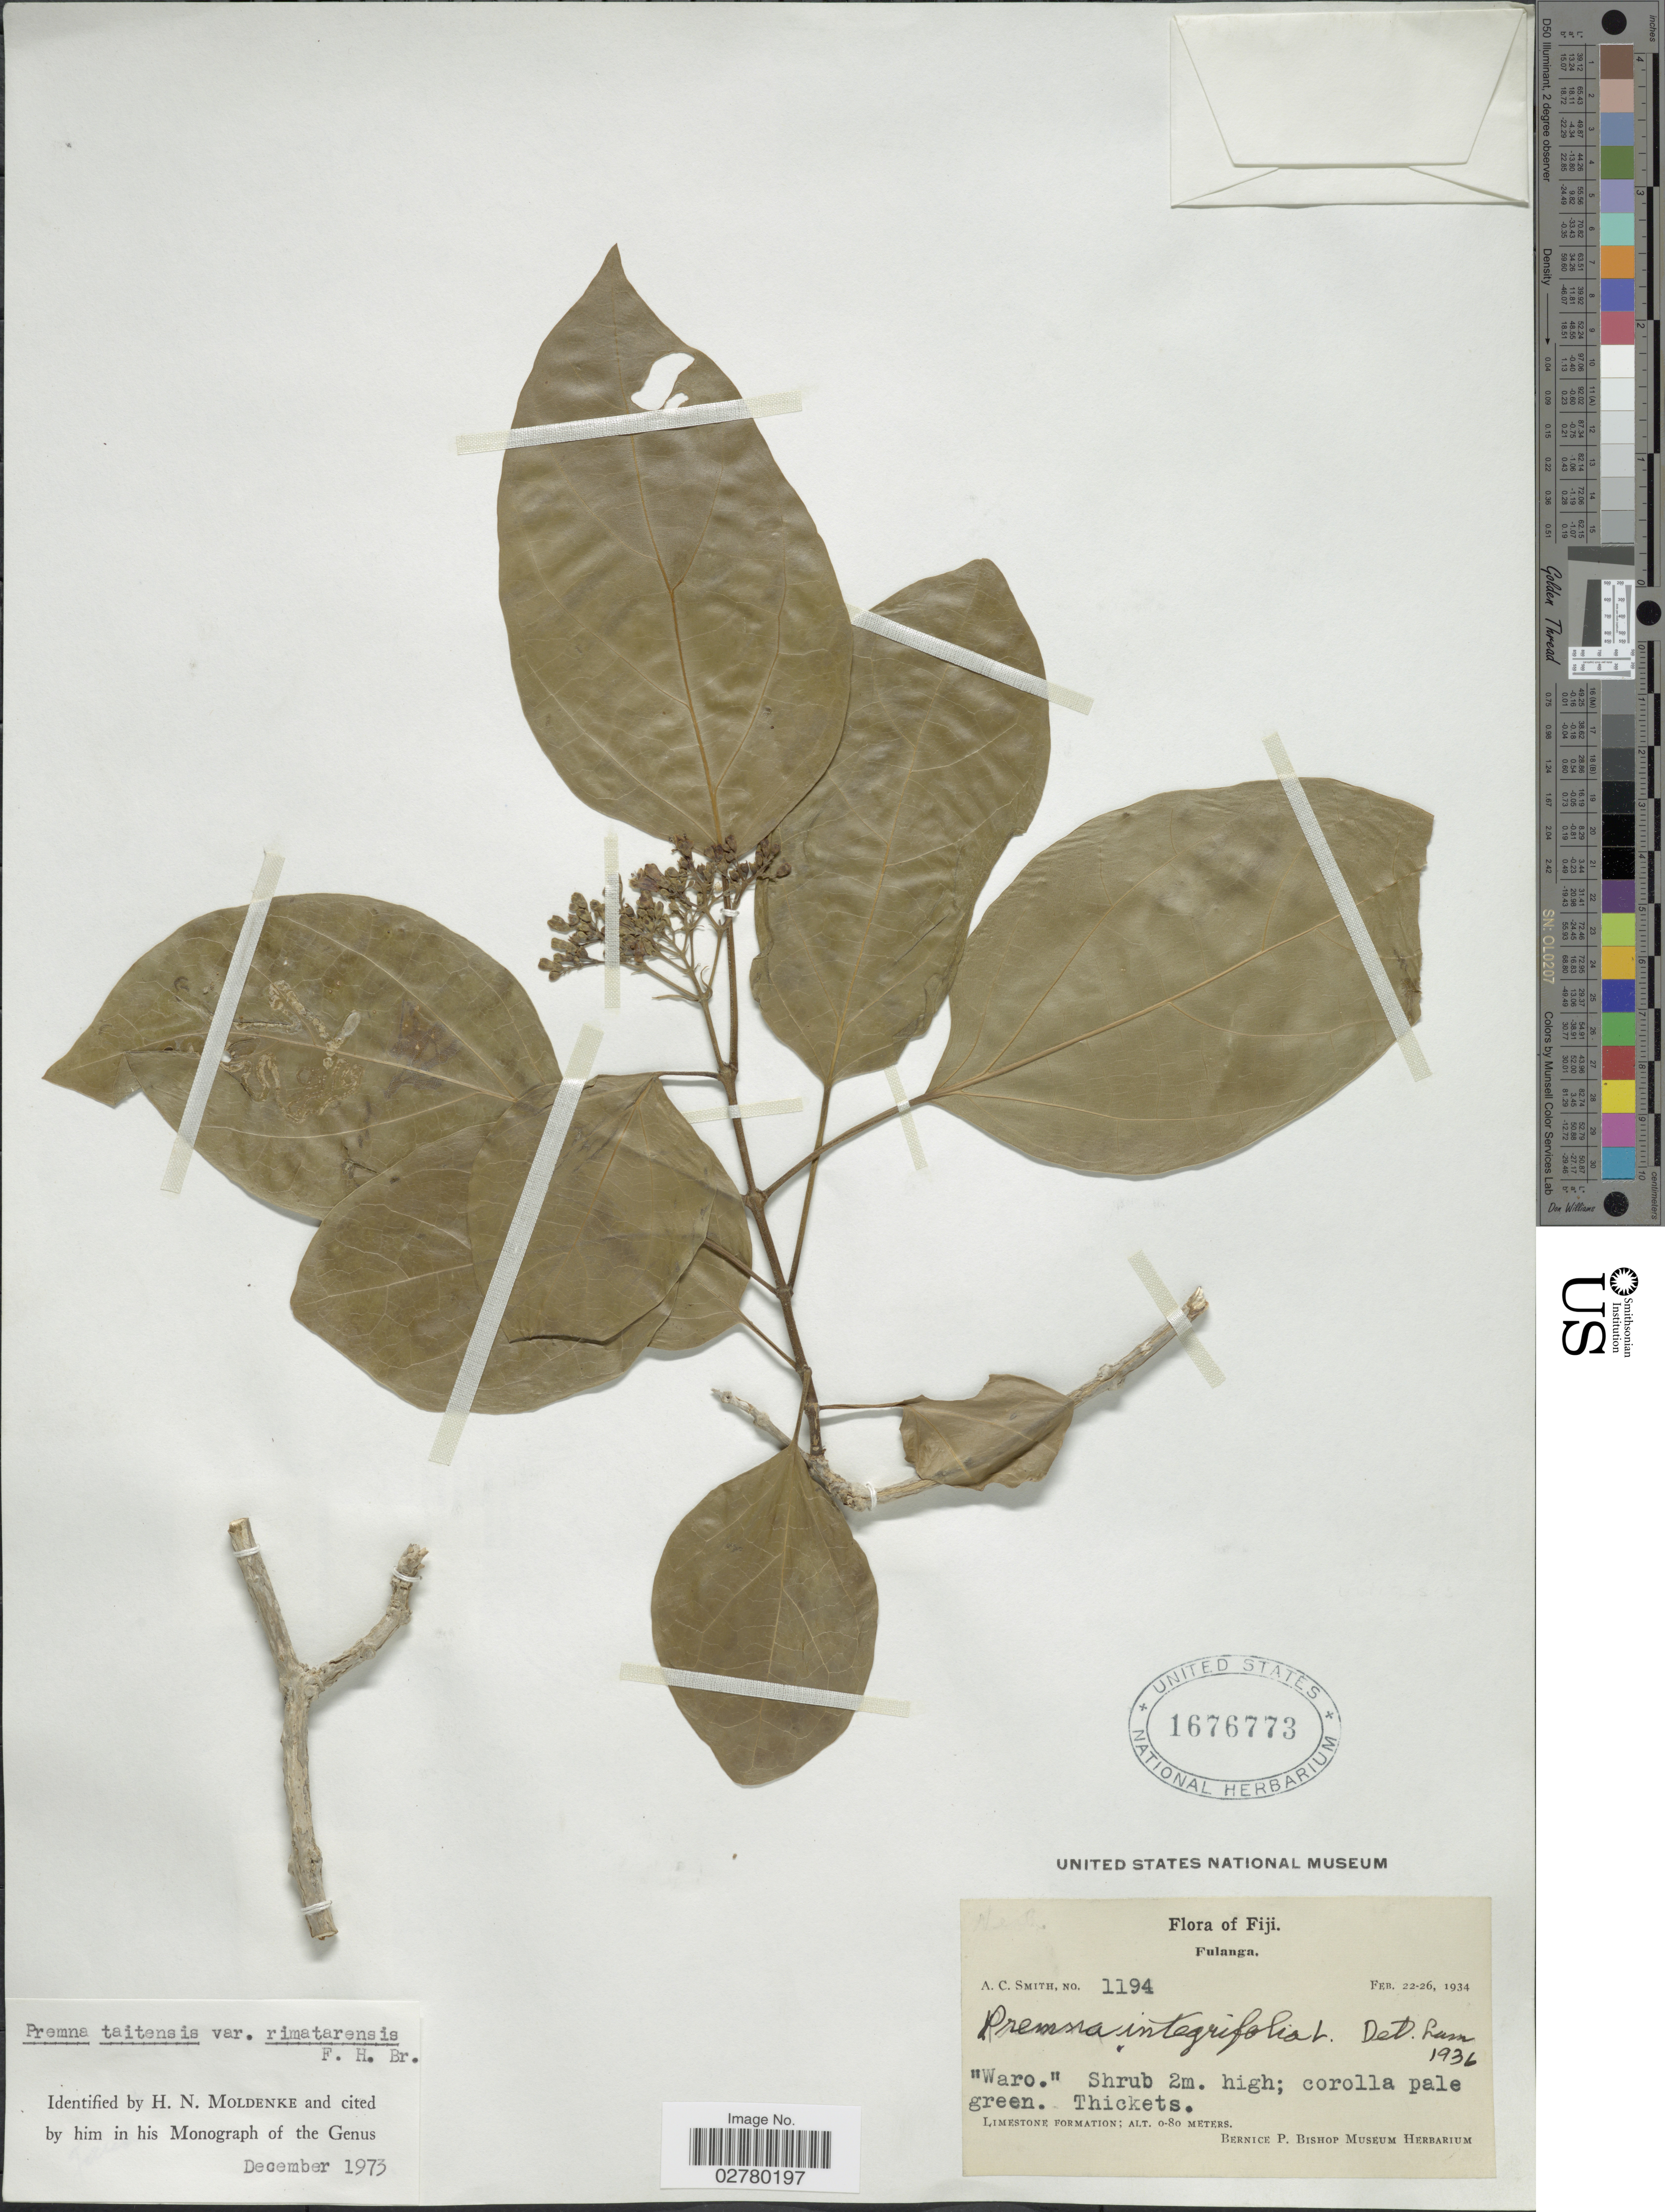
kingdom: Plantae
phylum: Tracheophyta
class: Magnoliopsida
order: Lamiales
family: Lamiaceae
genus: Premna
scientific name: Premna taitensis var. rimatarensis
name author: F. Br.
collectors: A. C. Smith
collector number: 1194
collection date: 1934-02-22/1934-02-26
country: Fiji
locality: Fulanga. Limestone Formation.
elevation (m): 0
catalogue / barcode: US 1676773